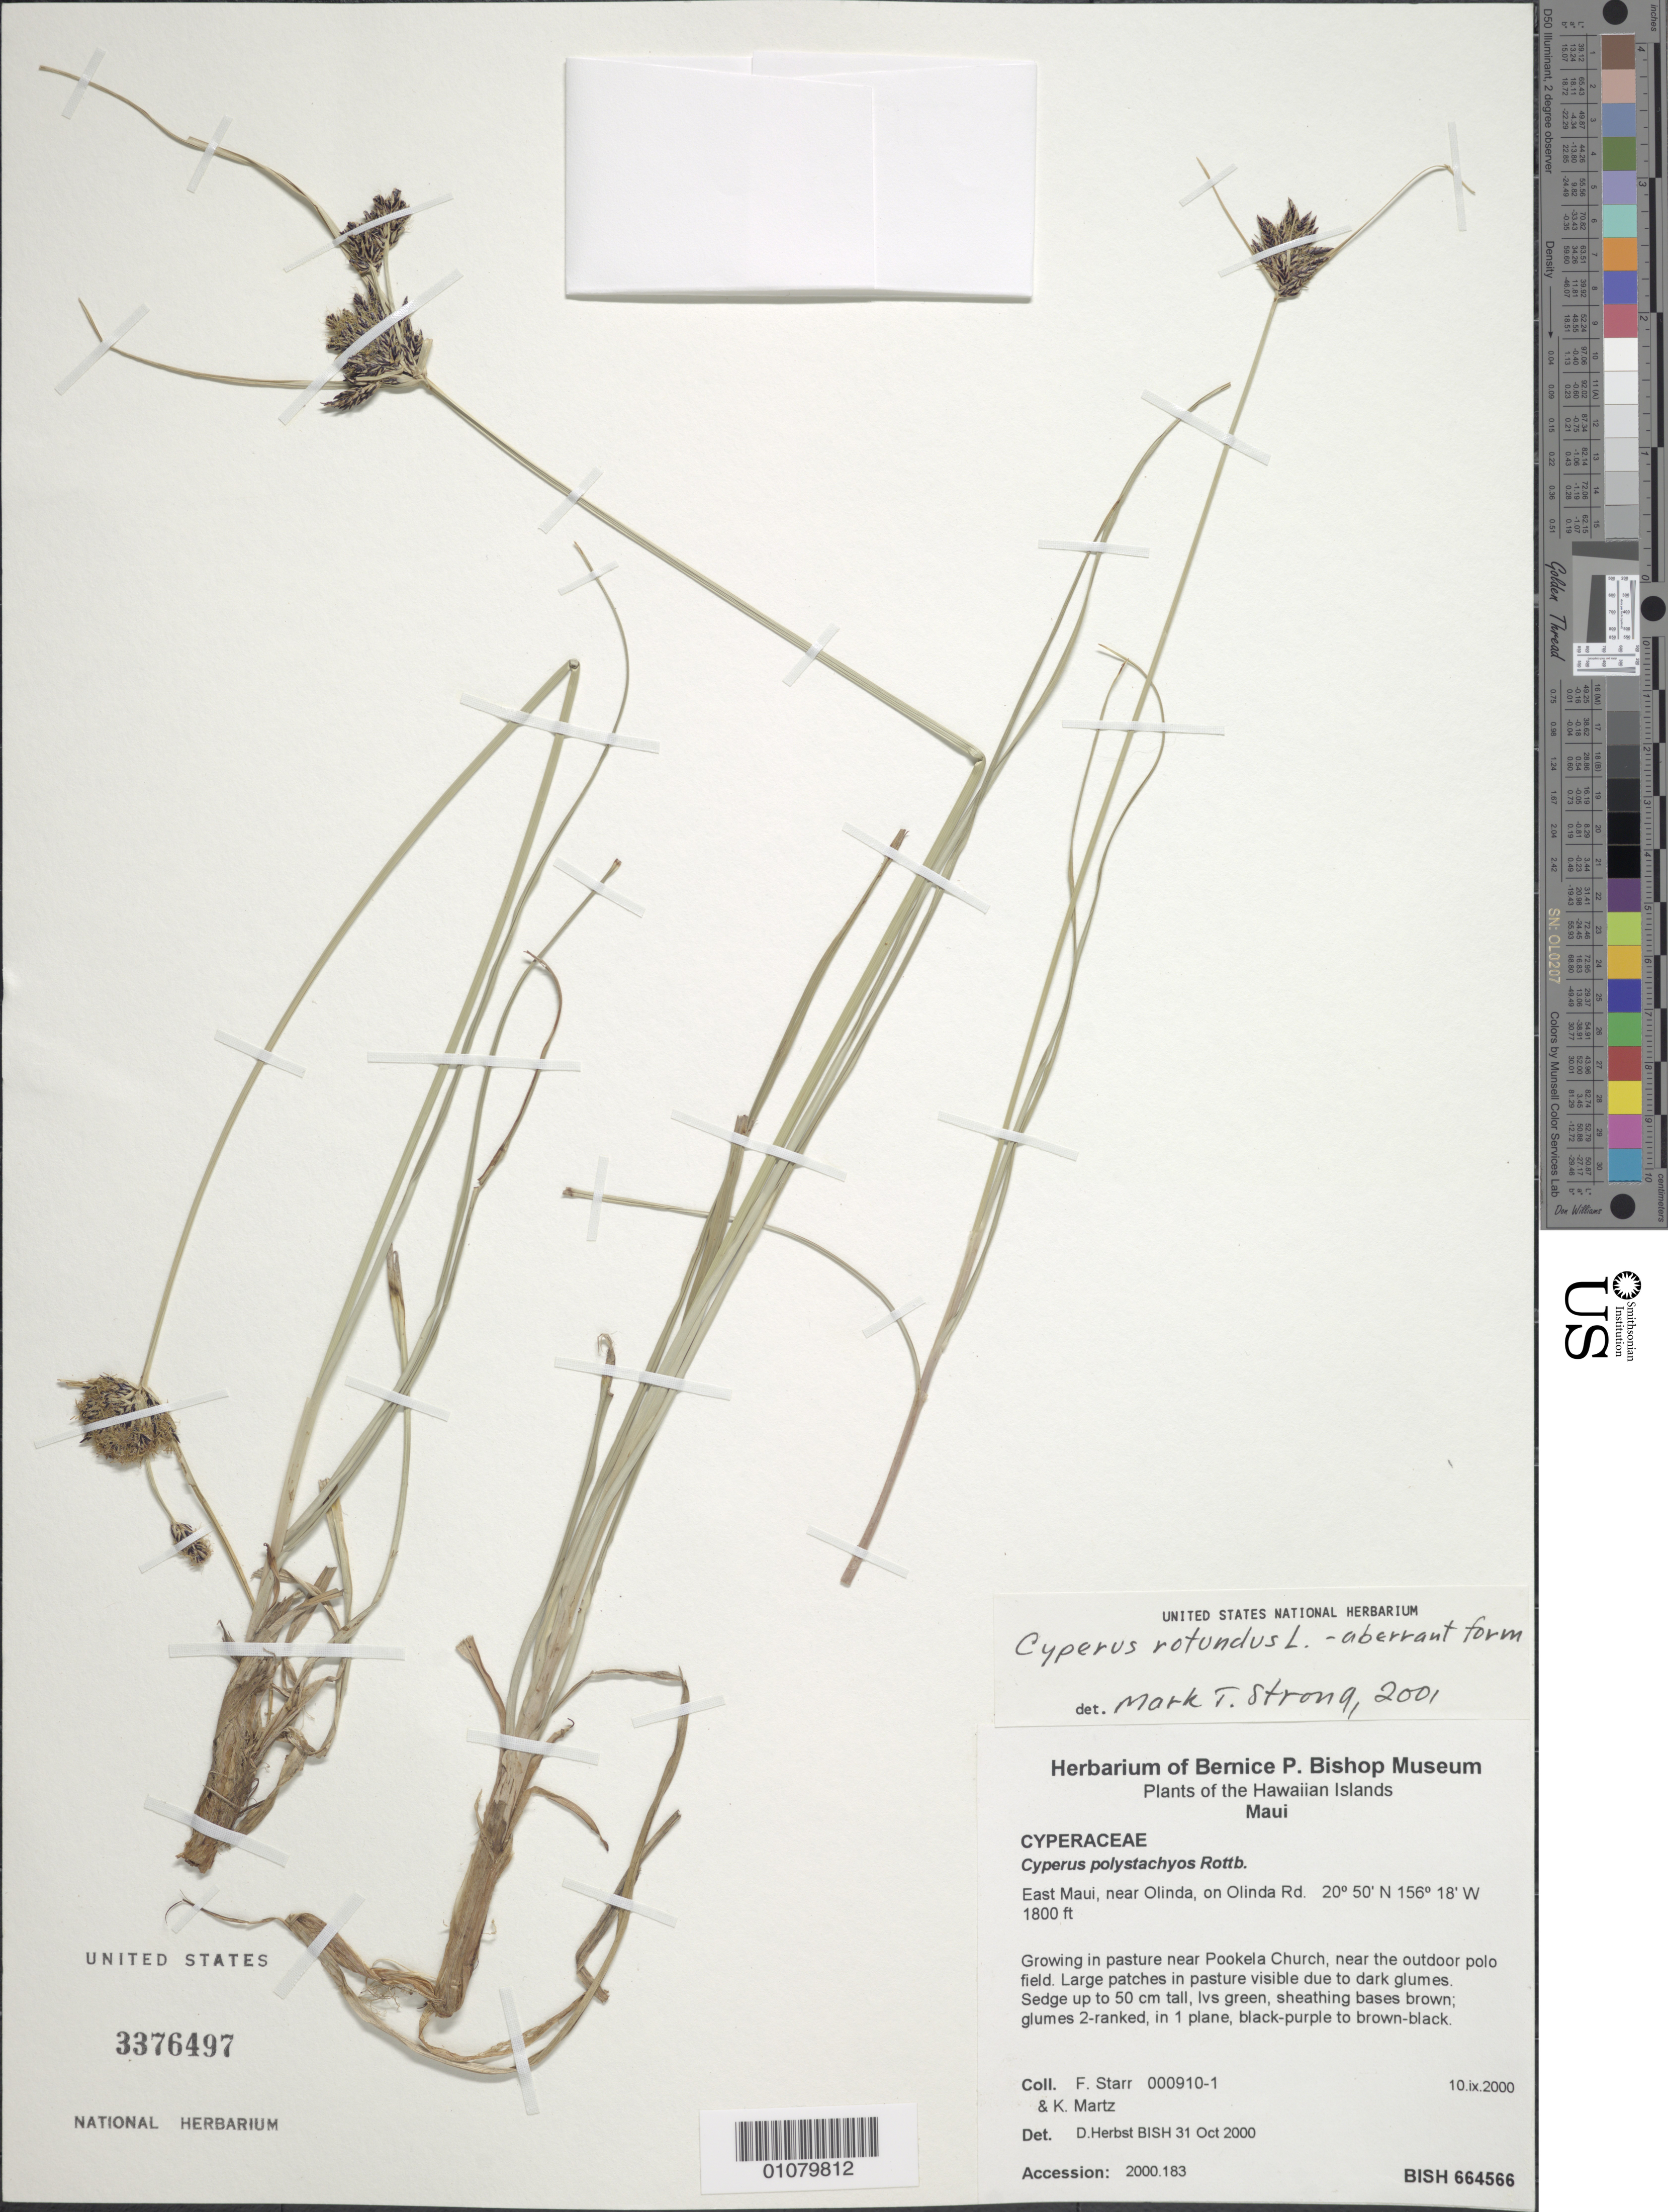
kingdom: Plantae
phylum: Tracheophyta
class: Liliopsida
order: Poales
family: Cyperaceae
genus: Cyperus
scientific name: Cyperus rigidifolius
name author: Steud.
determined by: Strong, Mark T., (BOT), Smithsonian Institution - National Museum of Natural History (UNITED STATES)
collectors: F. Starr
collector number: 000910-1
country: United States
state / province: Hawaii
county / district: Maui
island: Maui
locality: Near Pookela Church, near outdoor polo field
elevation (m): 549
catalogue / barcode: US 3376497